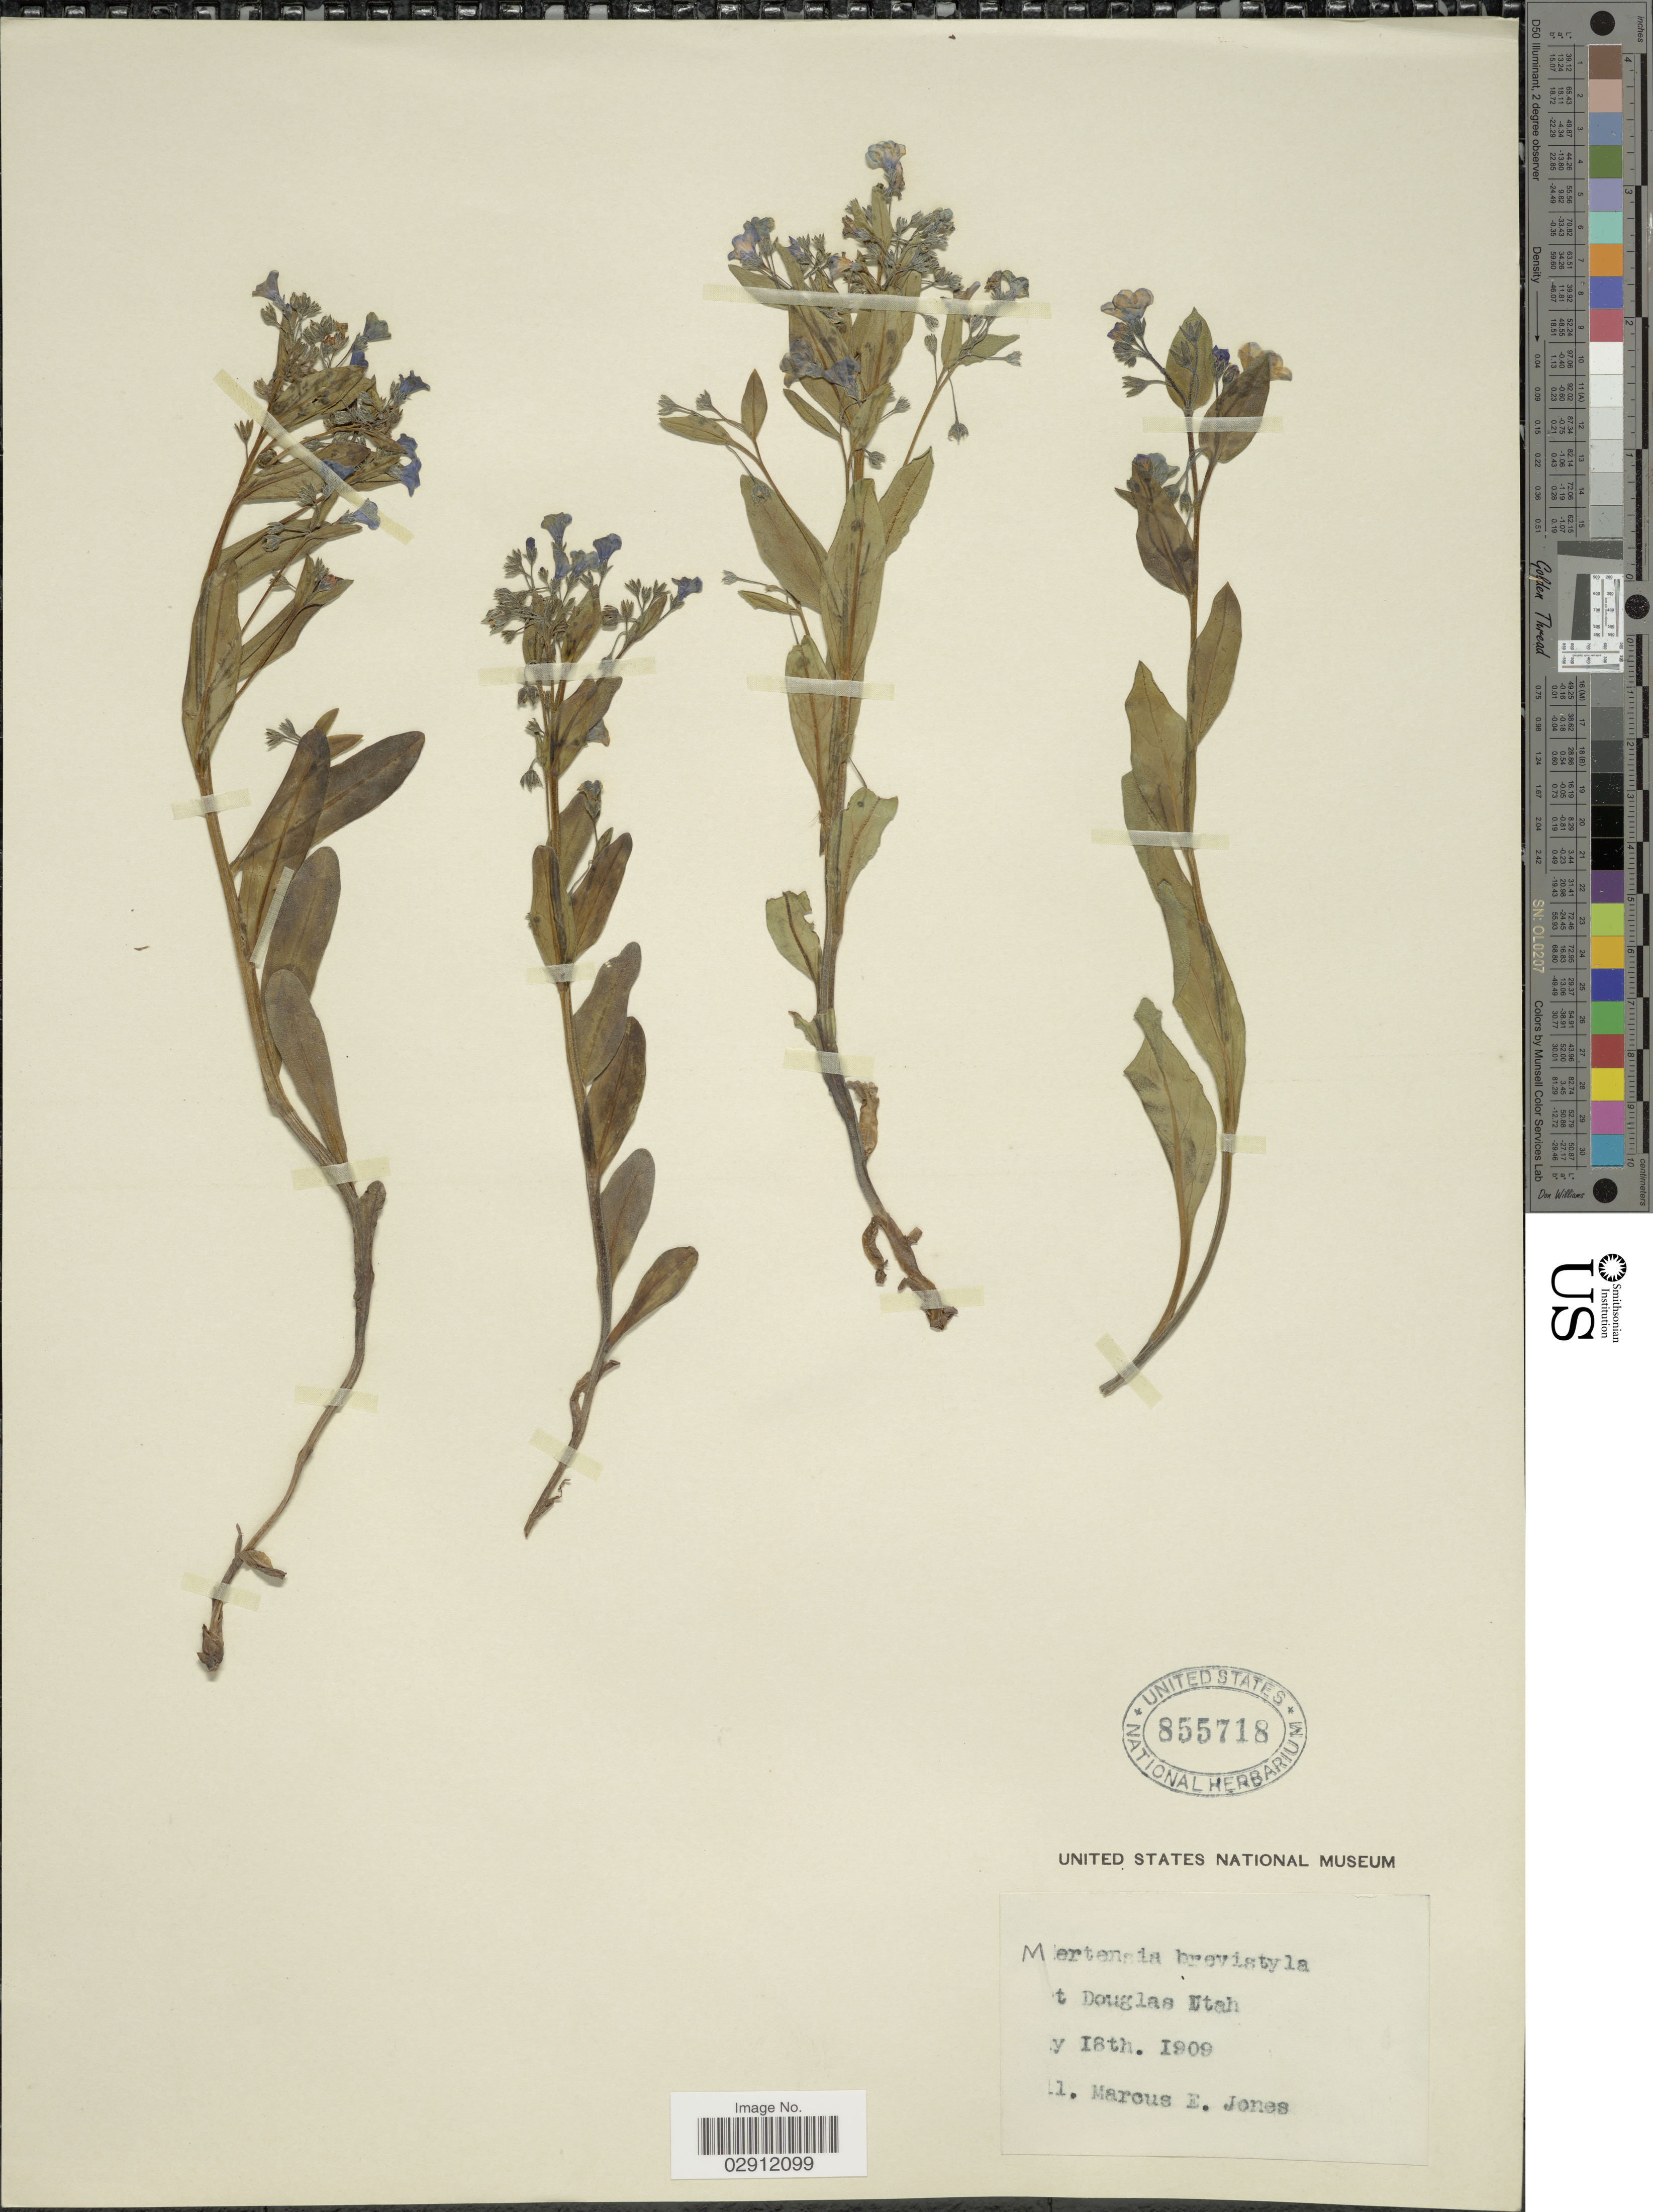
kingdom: Plantae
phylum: Tracheophyta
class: Magnoliopsida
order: Boraginales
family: Boraginaceae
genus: Mertensia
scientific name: Mertensia brevistyla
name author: S. Watson in C. King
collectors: M. E. Jones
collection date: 1909-05-18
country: United States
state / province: Utah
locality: Ft Douglas.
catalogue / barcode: US 855718